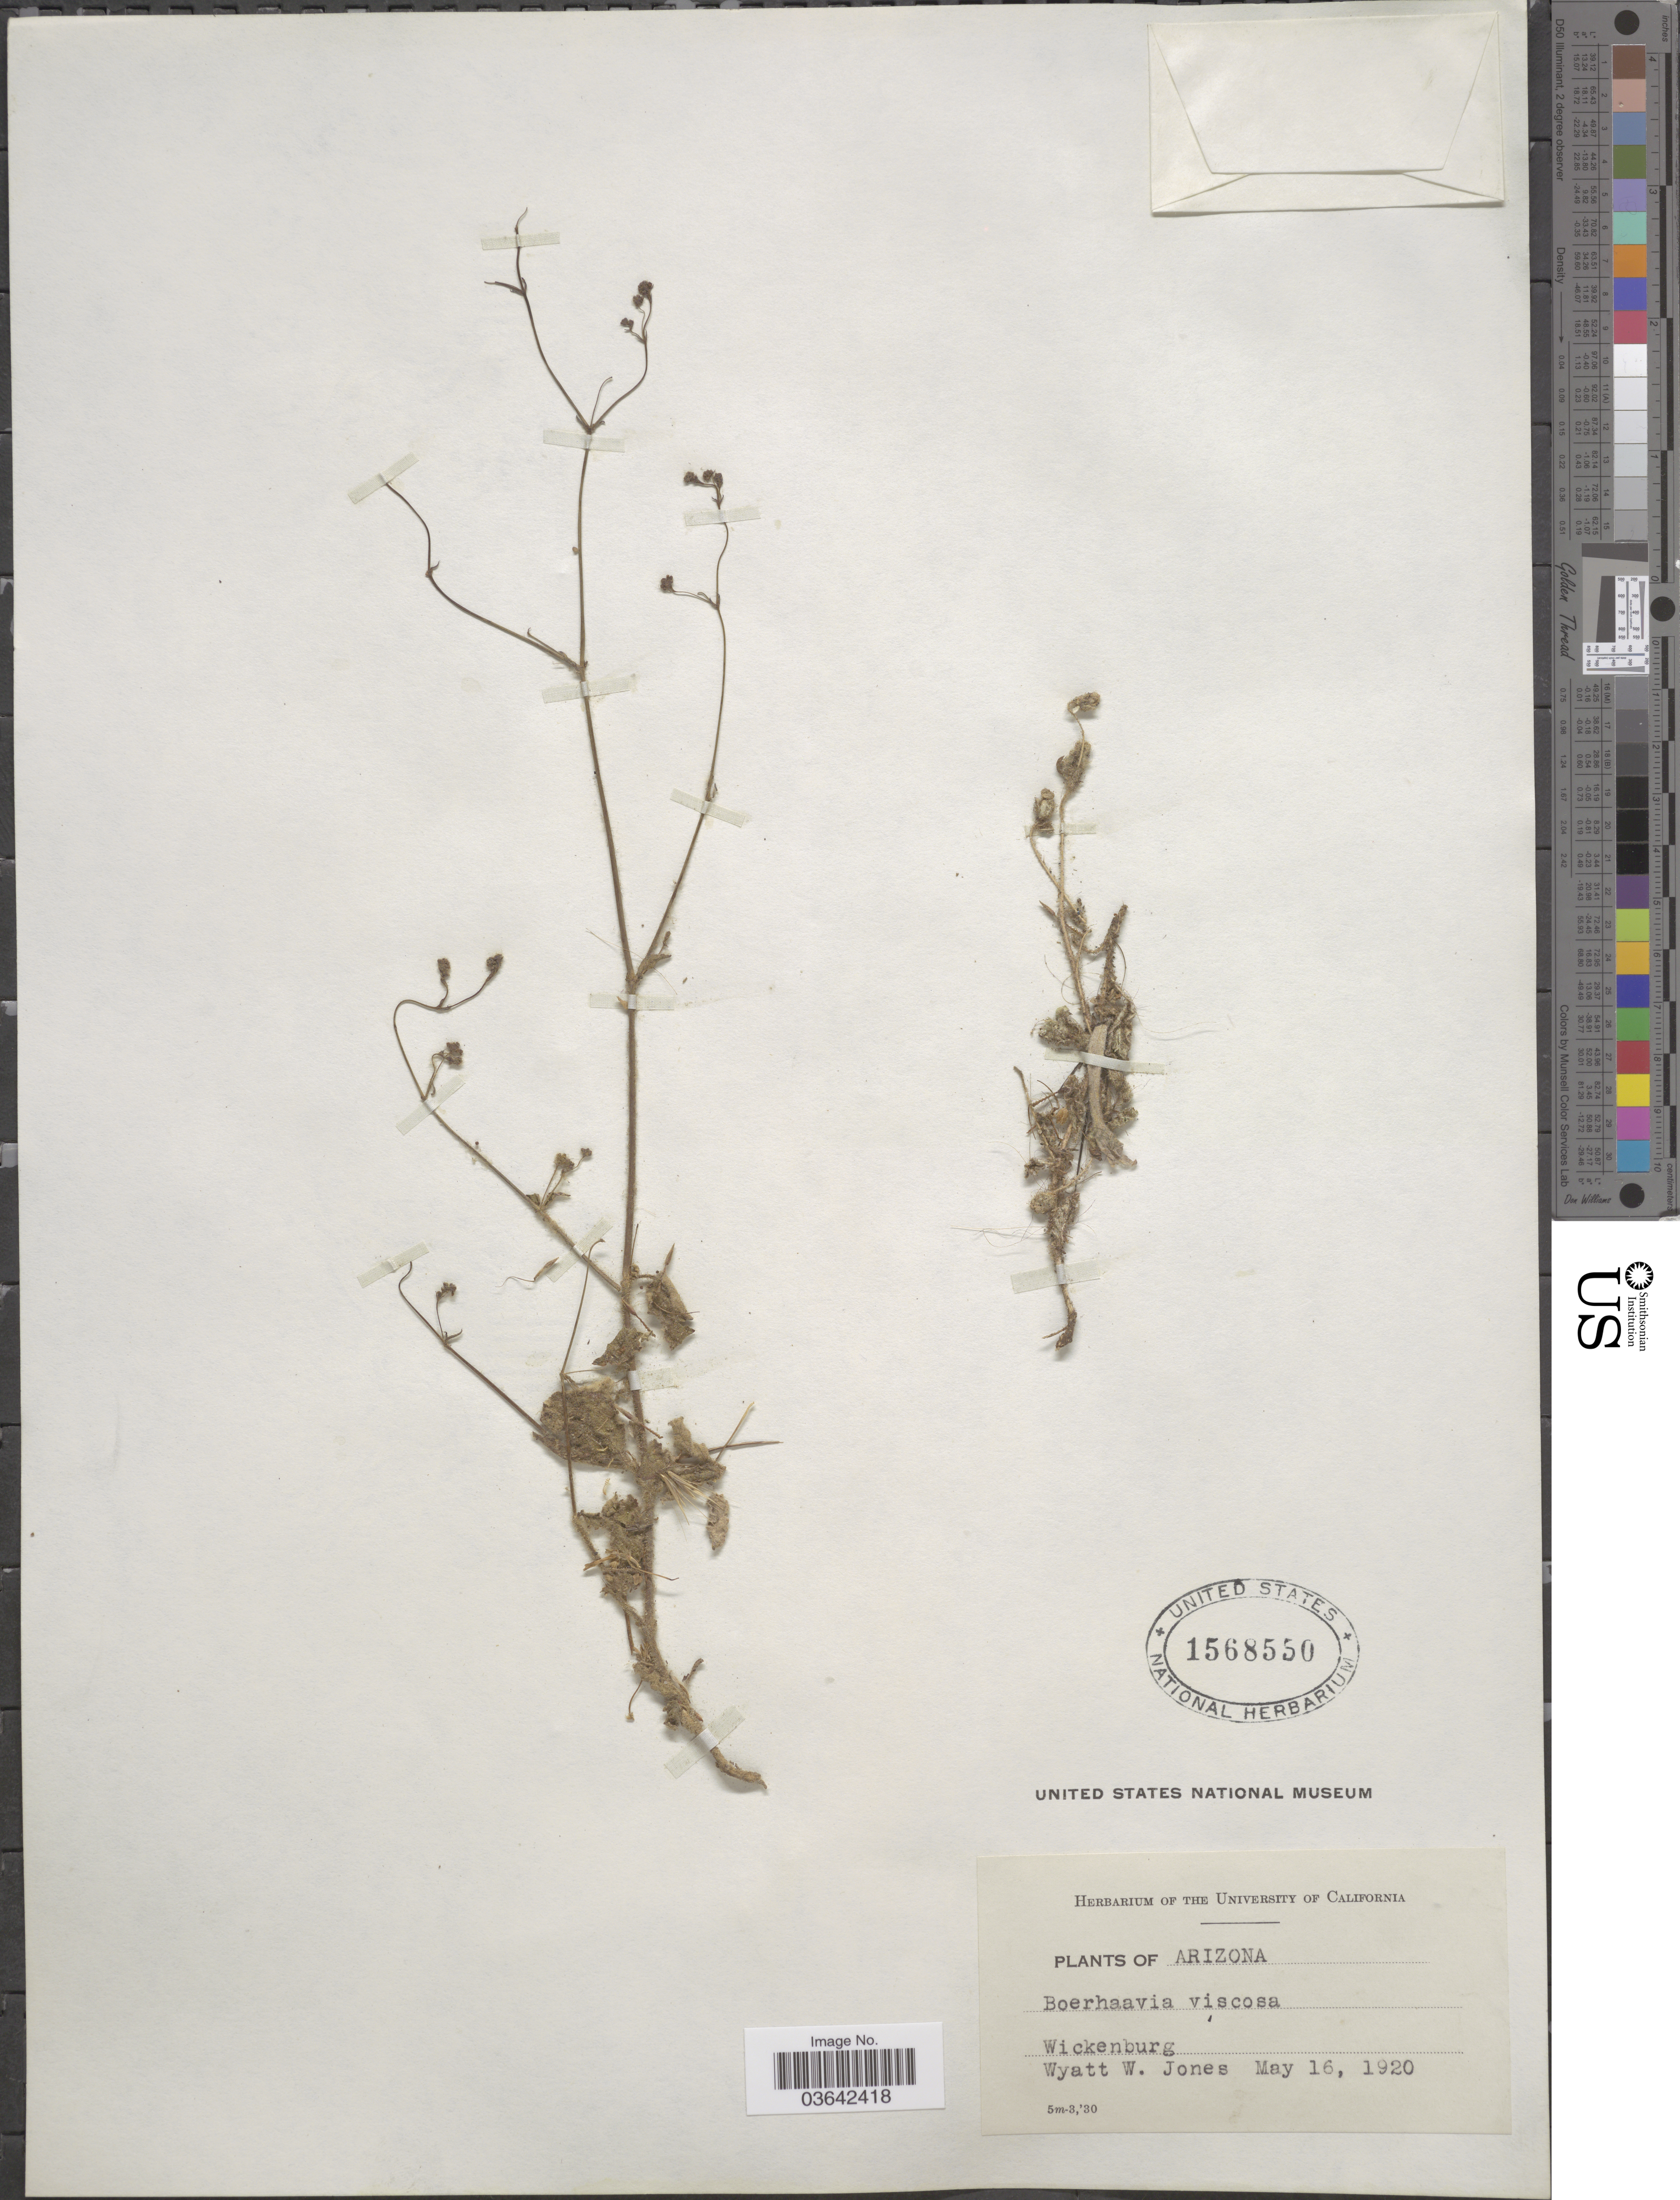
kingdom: Plantae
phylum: Tracheophyta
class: Magnoliopsida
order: Caryophyllales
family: Nyctaginaceae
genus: Boerhavia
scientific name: Boerhavia coccinea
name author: Mill.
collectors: W. W. Jones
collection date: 1920-05-16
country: United States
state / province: Arizona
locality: Wickenburg.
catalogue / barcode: US 1568550